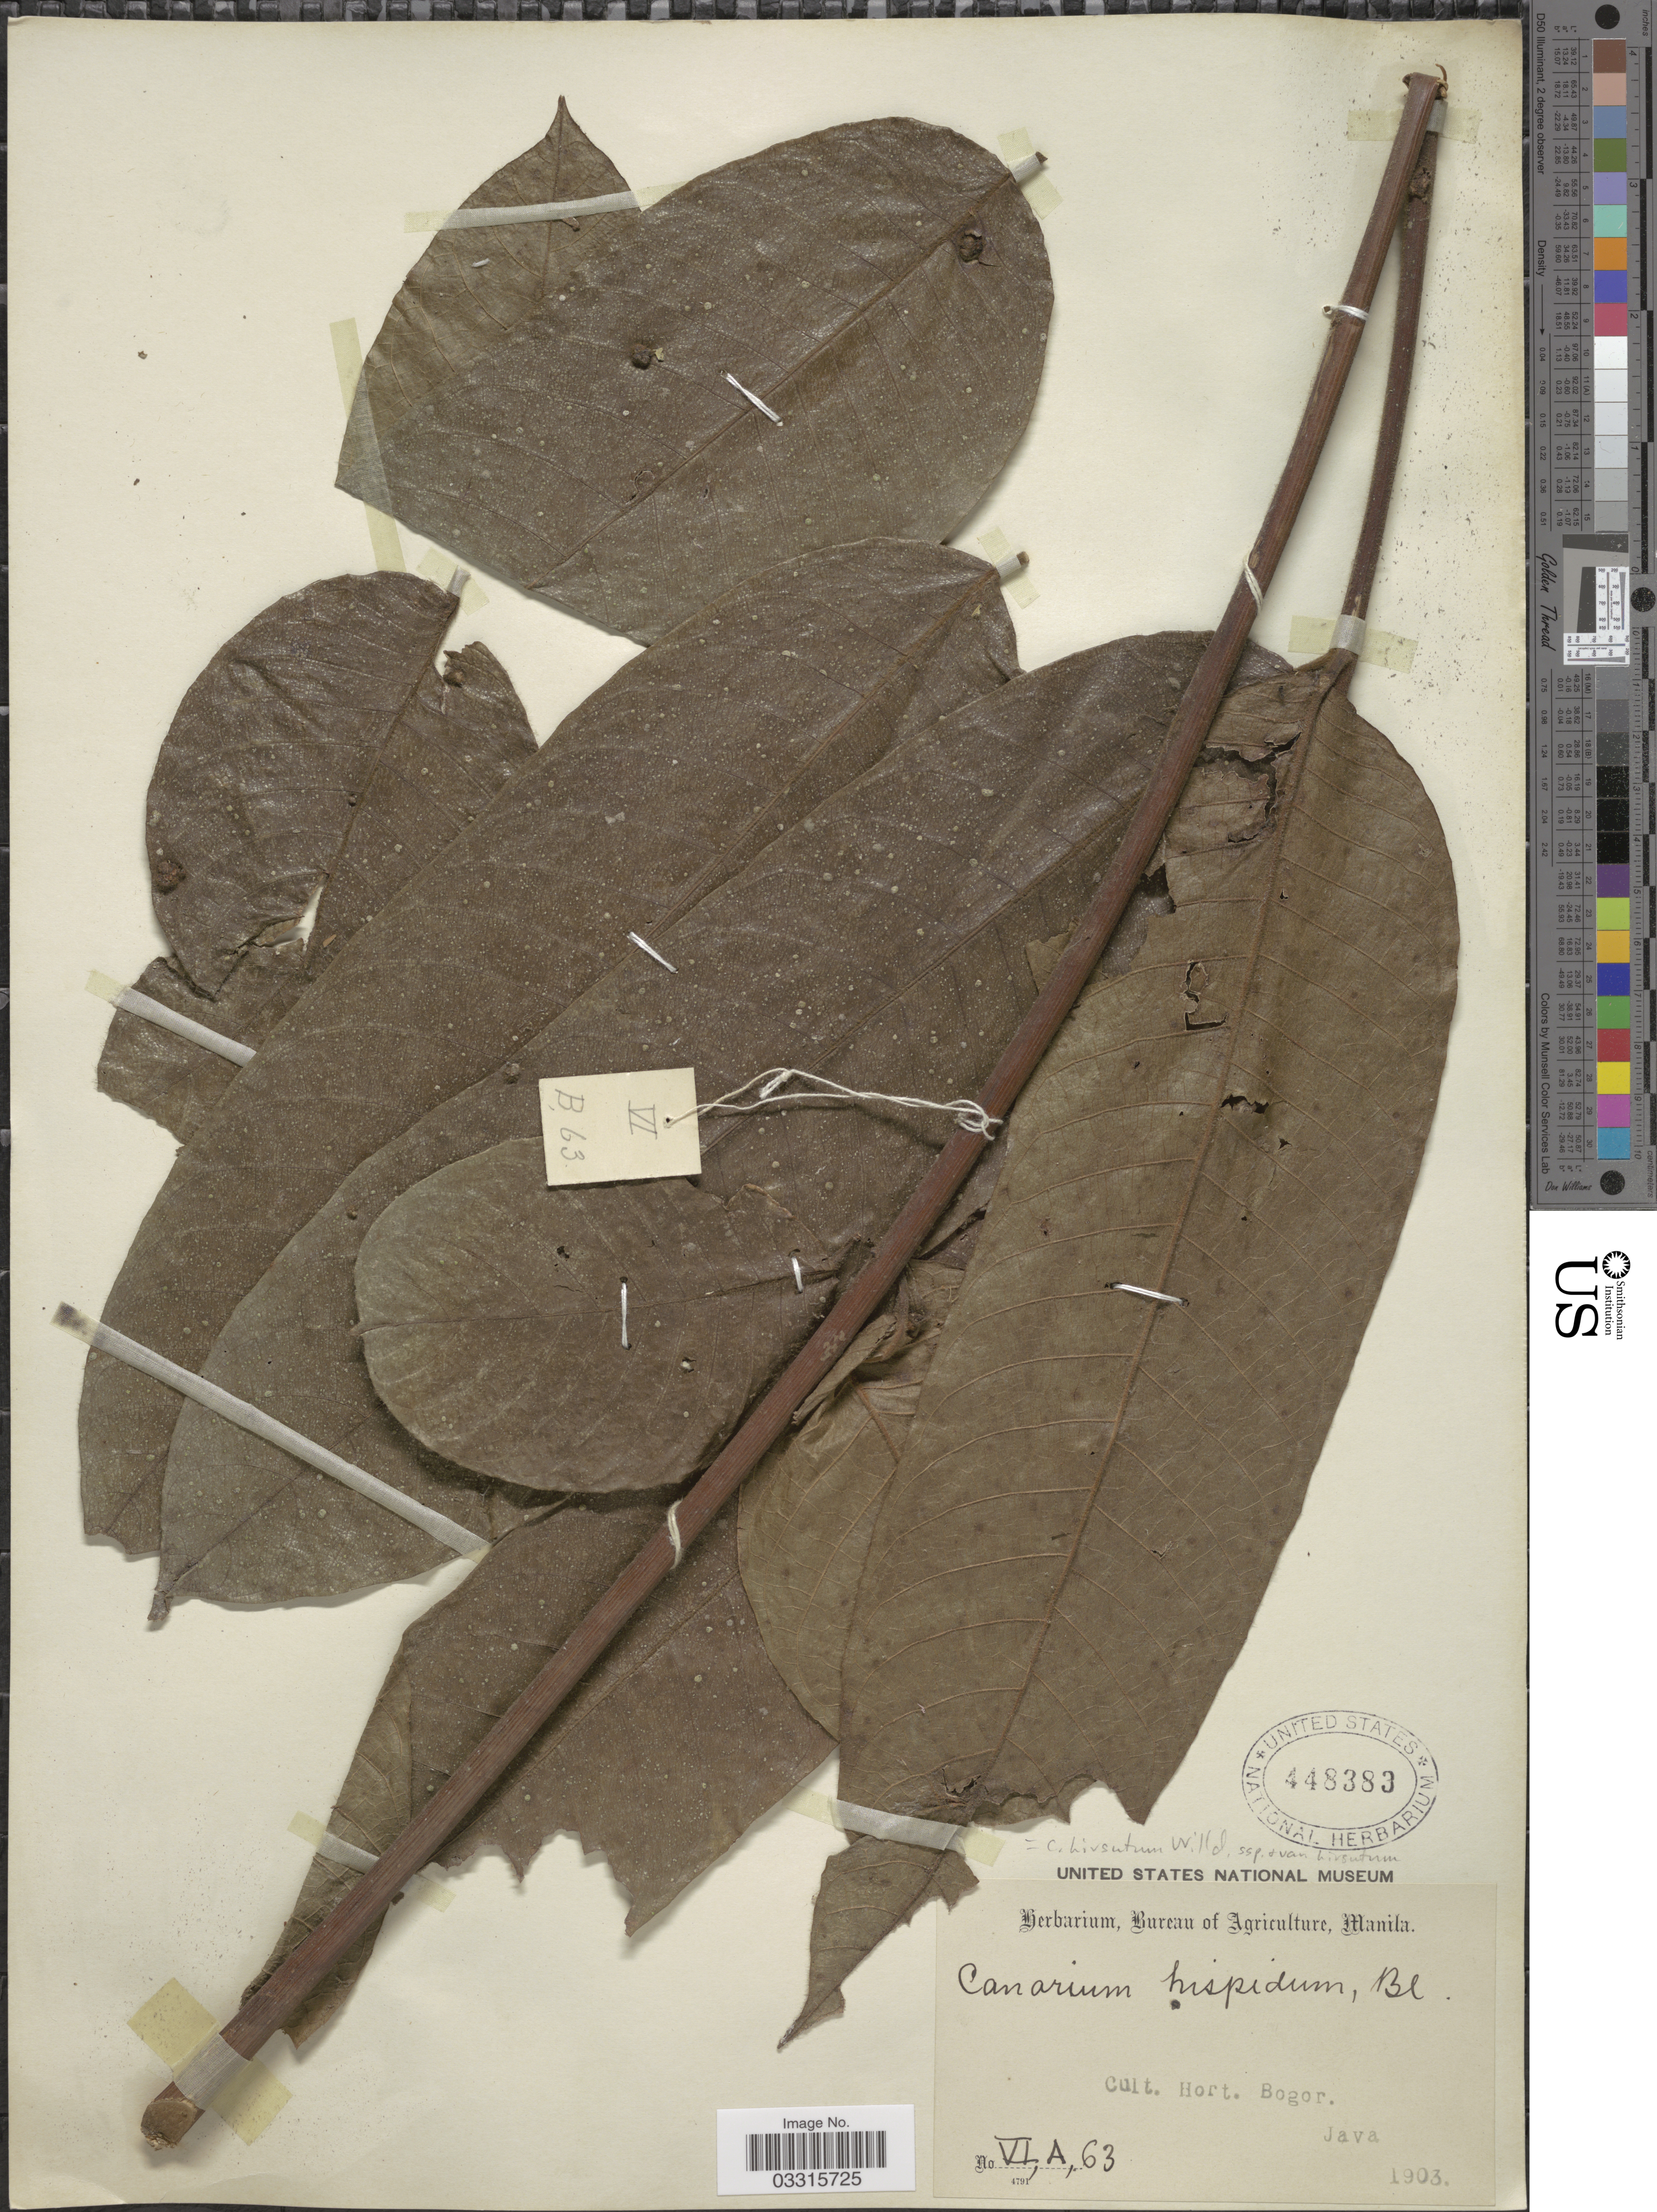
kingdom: Plantae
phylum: Tracheophyta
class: Magnoliopsida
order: Sapindales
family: Burseraceae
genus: Canarium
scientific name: Canarium hirsutum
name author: Willd.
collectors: ex herb. Bureau of Science Manila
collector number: VI,A,63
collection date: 1903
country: Indonesia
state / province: Java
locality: Cult. Hort. Bogor.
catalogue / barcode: US 448383